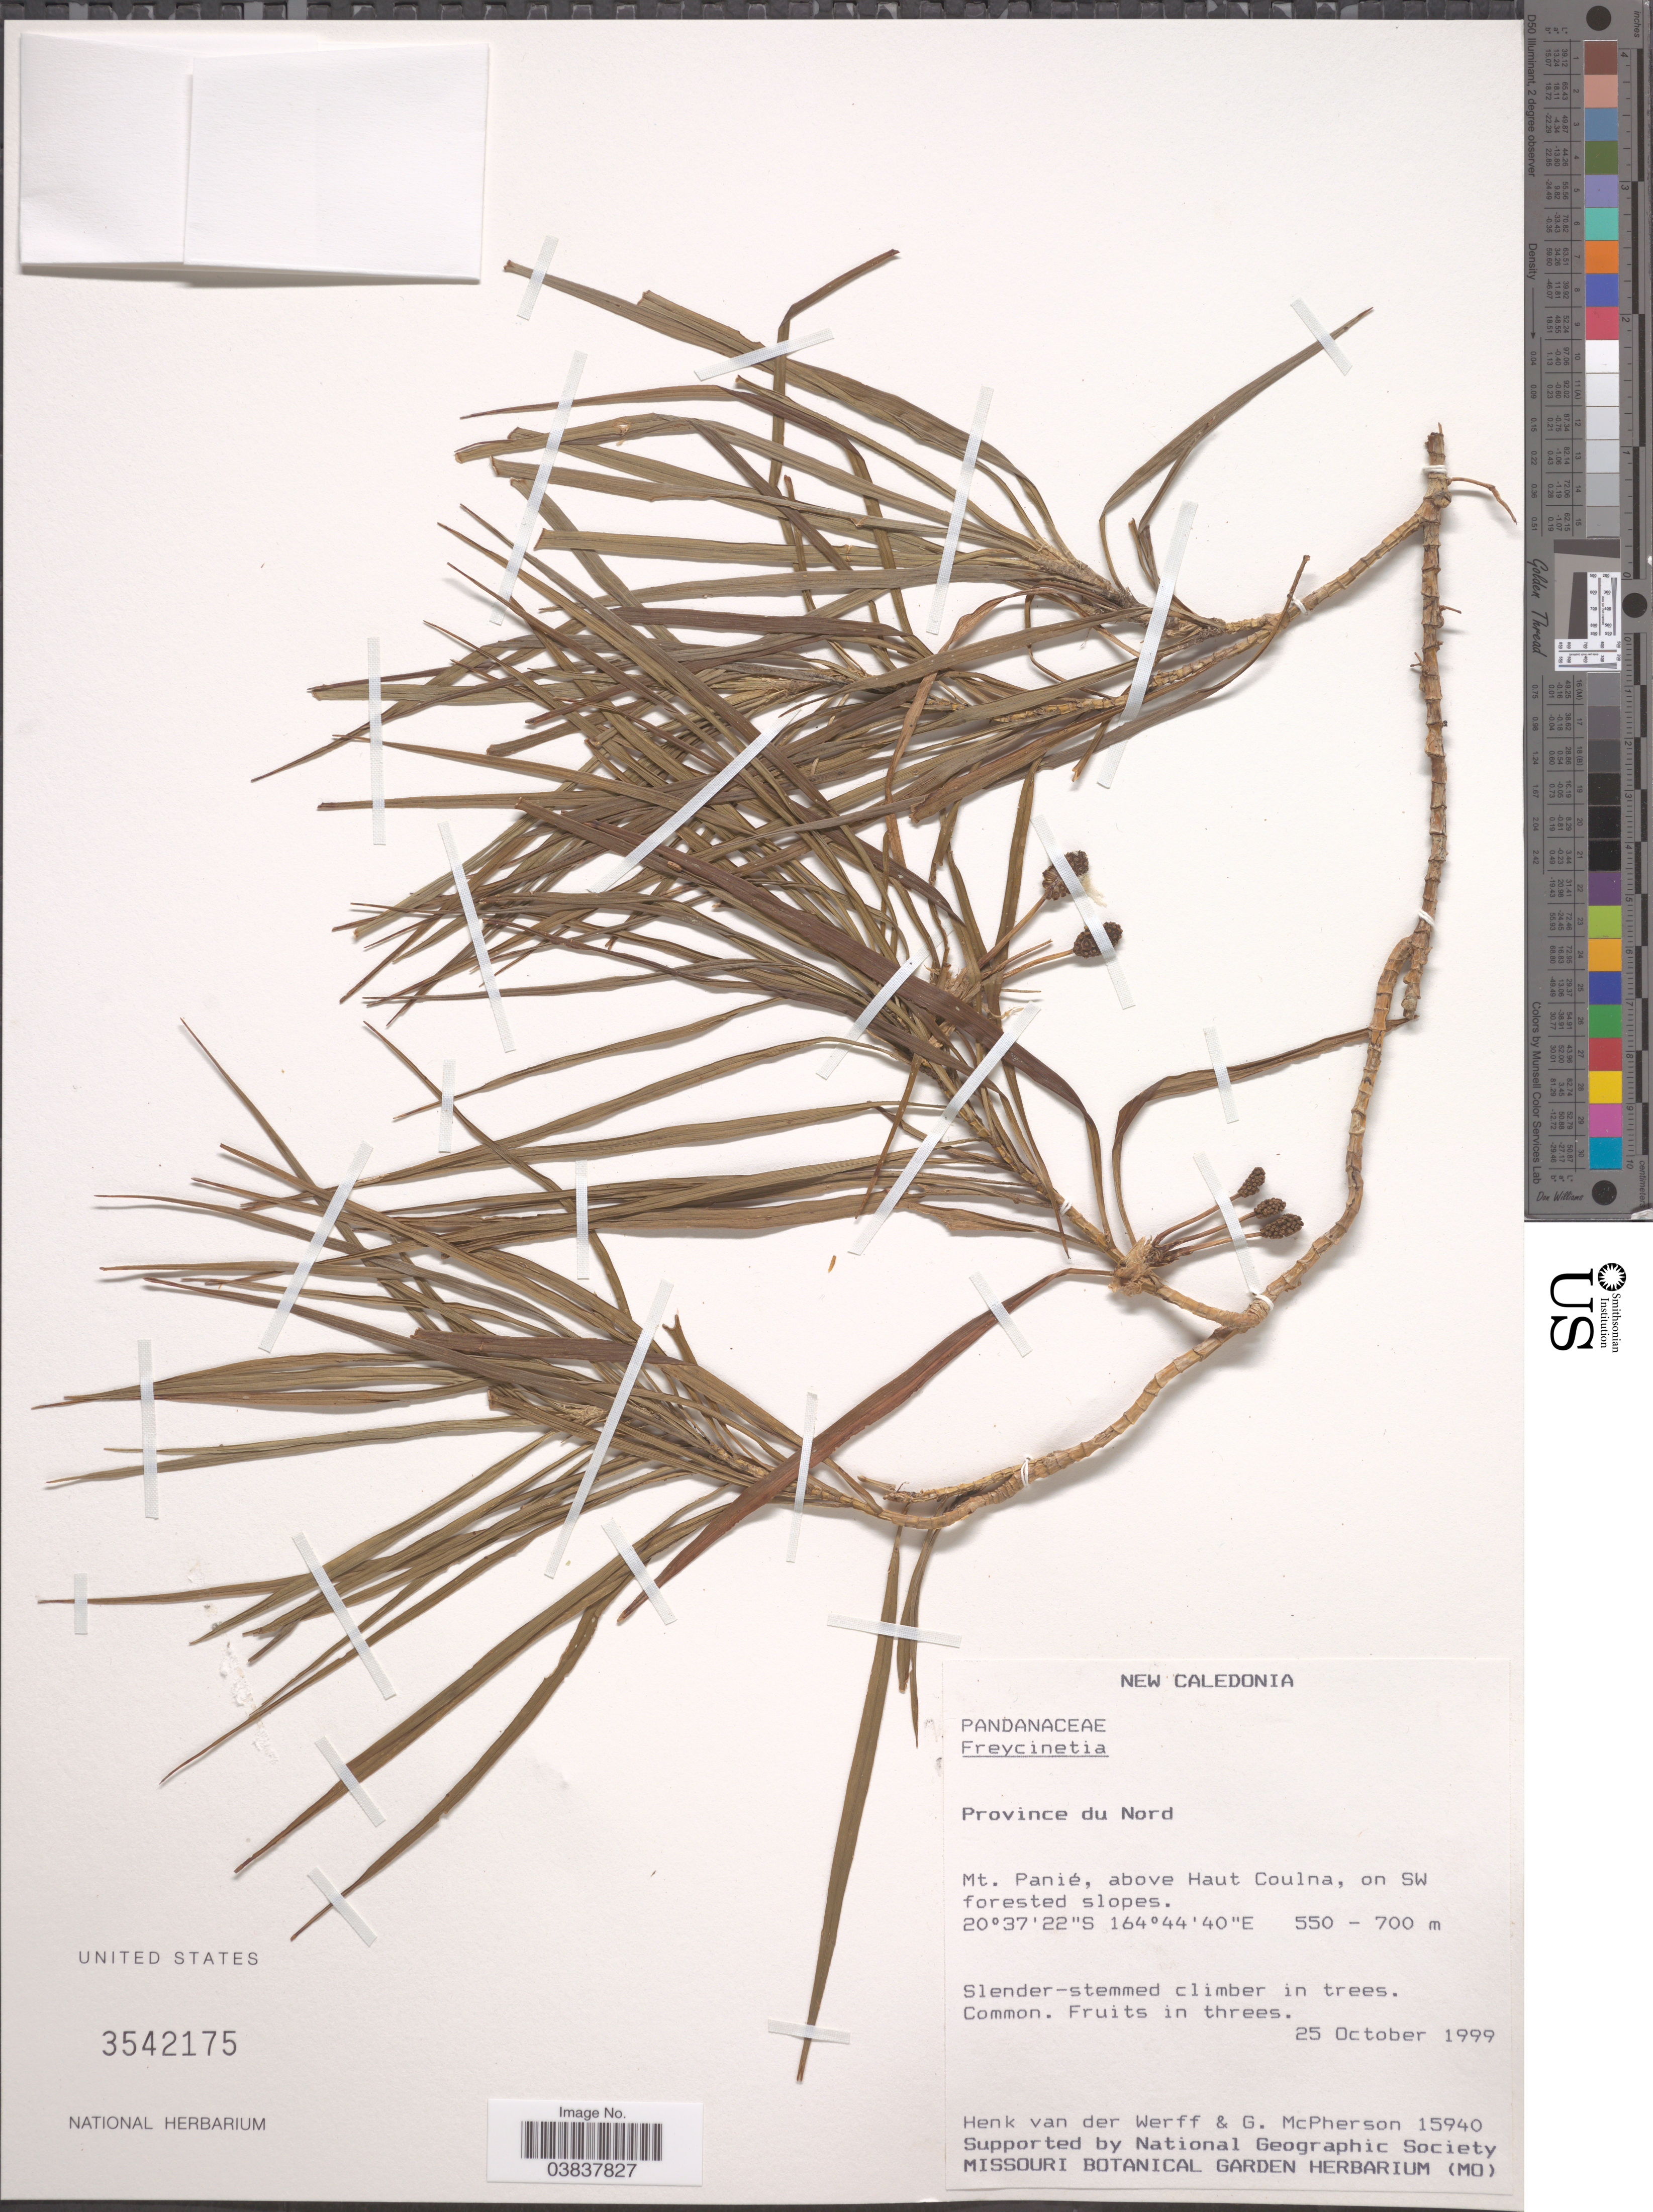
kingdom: Plantae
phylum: Tracheophyta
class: Liliopsida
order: Pandanales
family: Pandanaceae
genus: Freycinetia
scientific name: Freycinetia sp.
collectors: H. van der Werff & G. McPherson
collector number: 15940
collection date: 1999-10-25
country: New Caledonia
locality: Province du Nord. Mt. Panié, above Haut Coulna, on SW forested slopes.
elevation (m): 550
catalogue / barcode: US 3542175